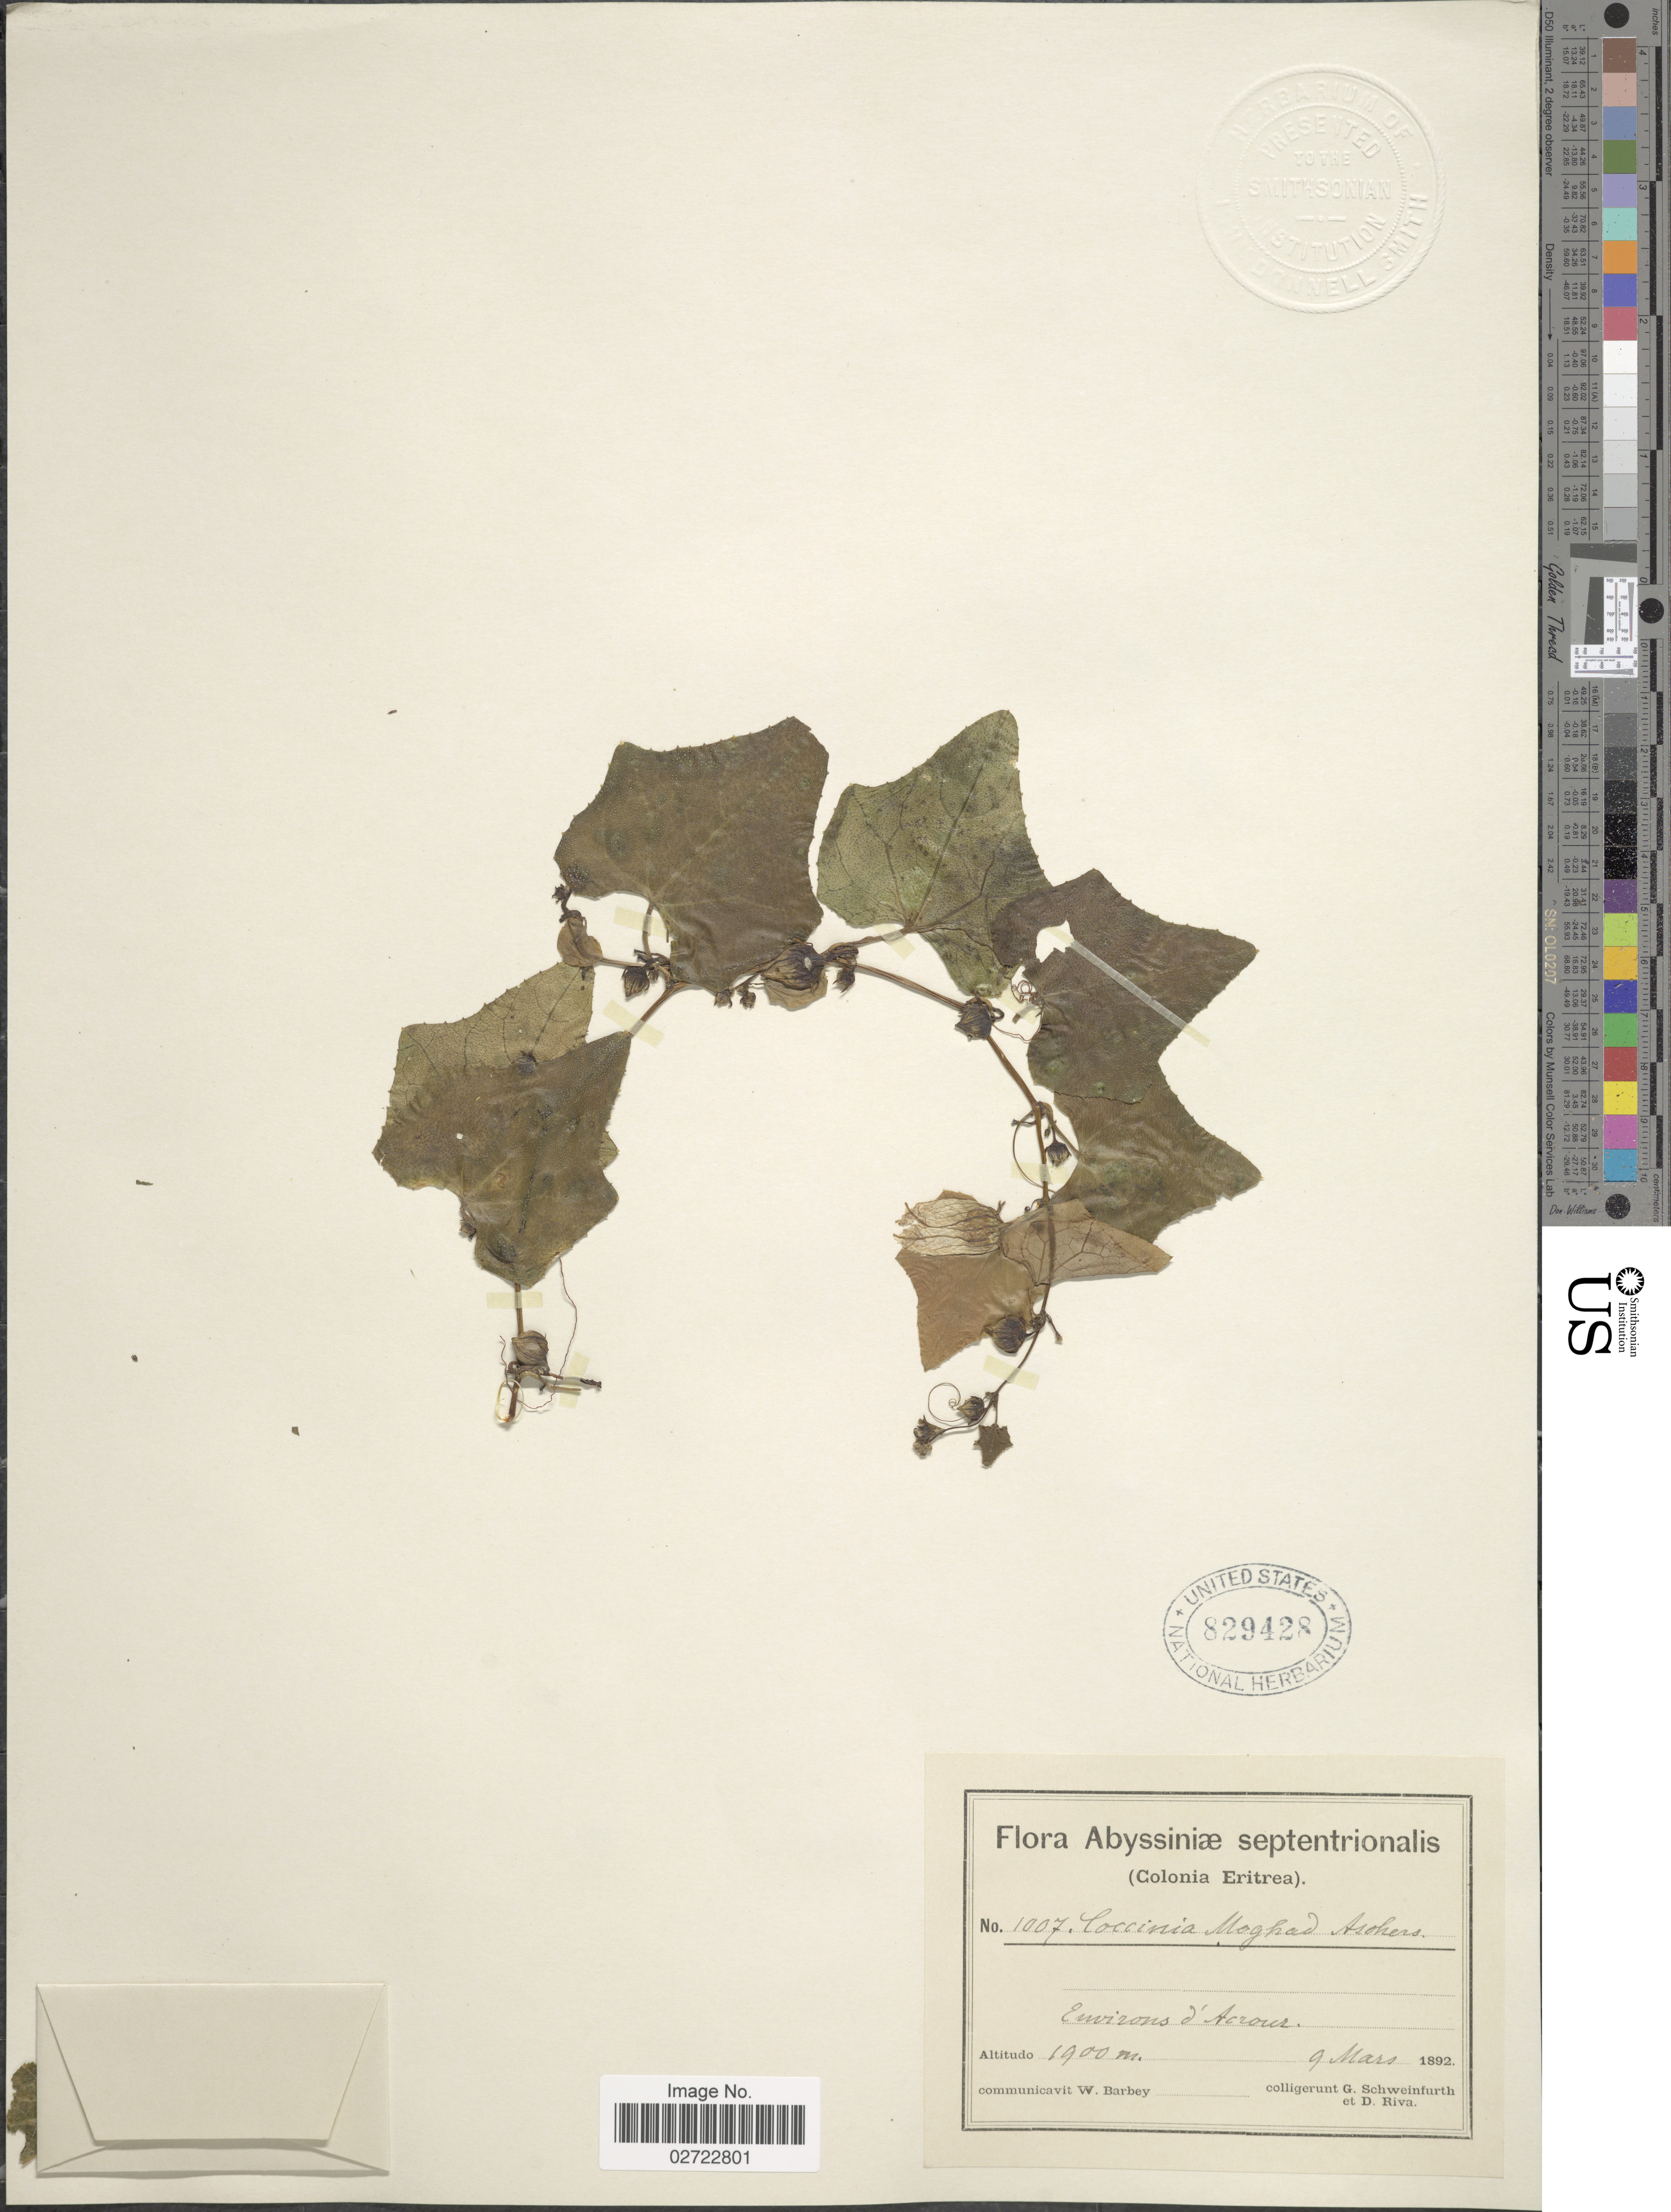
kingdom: Plantae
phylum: Tracheophyta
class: Magnoliopsida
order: Cucurbitales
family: Cucurbitaceae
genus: Coccinia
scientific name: Coccinia moghadd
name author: Asch.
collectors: G. A. Schweinfurth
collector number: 1007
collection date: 1892-03-09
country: Eritrea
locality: Abyssinia septentrionalis, (Colonia Eritrea). Environs d'Acrour.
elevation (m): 1900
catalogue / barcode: US 829428